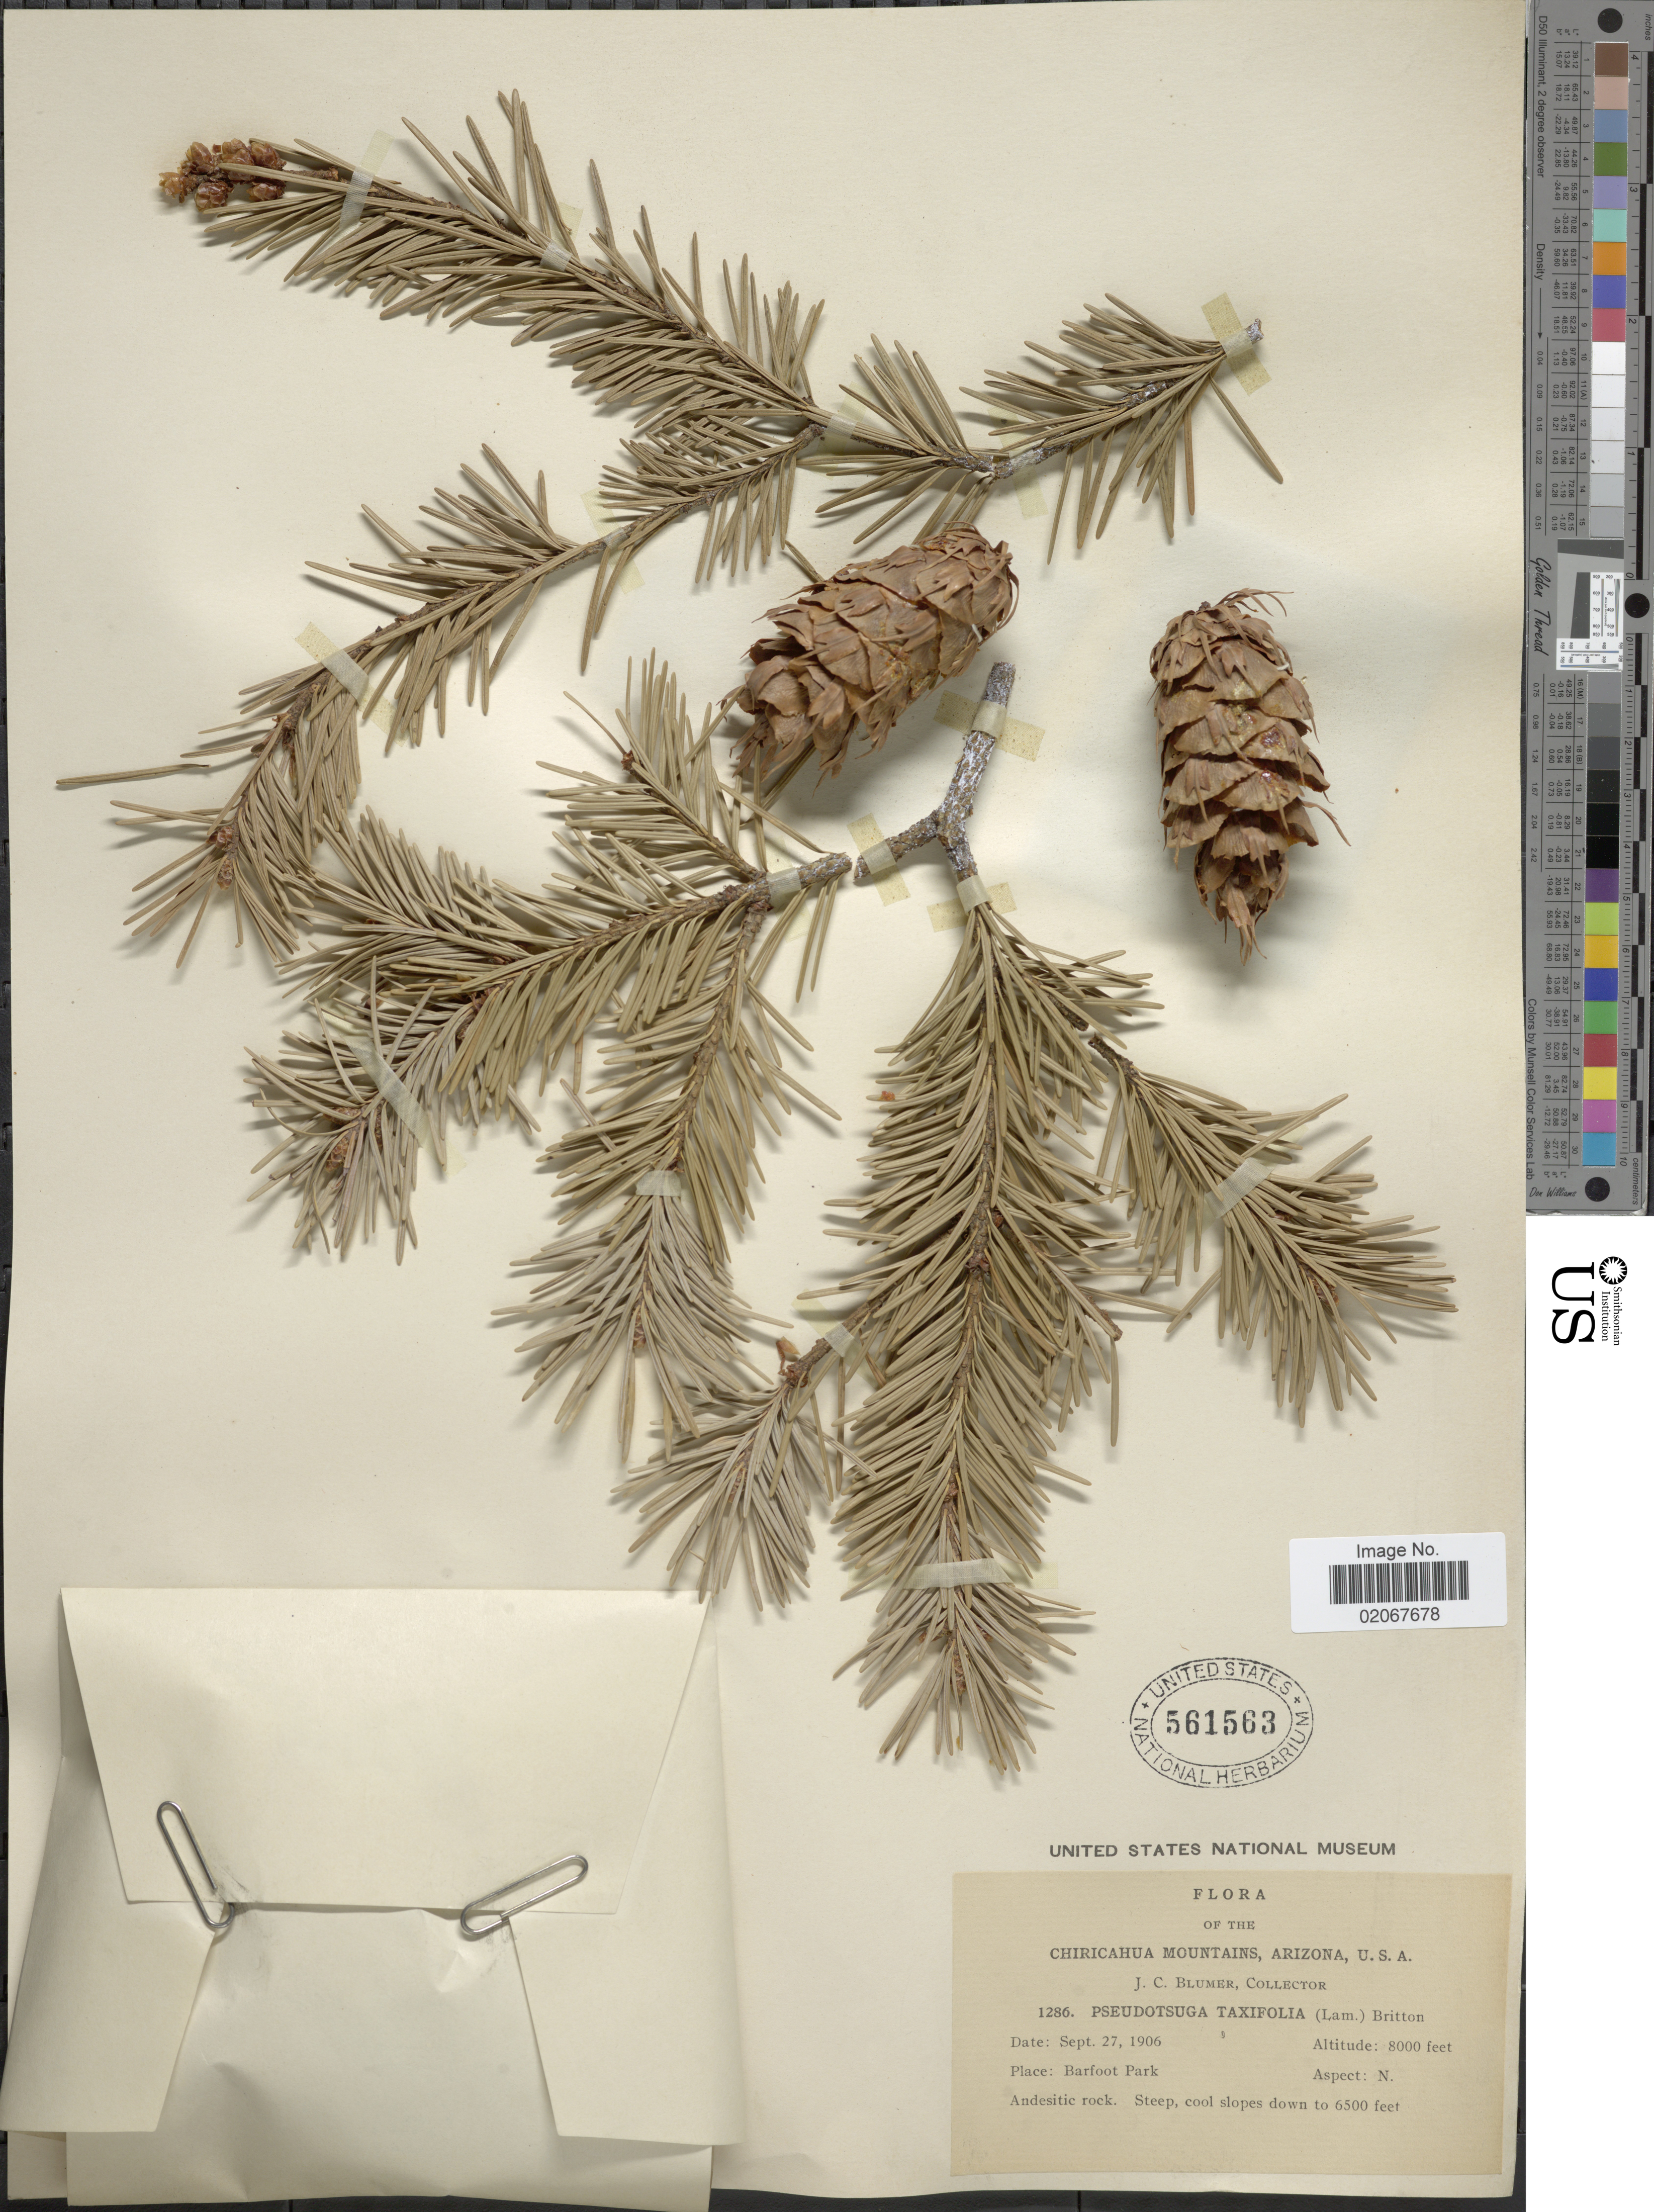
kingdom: Plantae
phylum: Tracheophyta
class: Pinopsida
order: Pinales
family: Pinaceae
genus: Pseudotsuga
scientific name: Pseudotsuga menziesii var. glauca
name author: (Beissn.) Franco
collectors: J. C. Blumer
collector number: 1286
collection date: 1906-09-27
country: United States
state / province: Arizona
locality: Chiricahua Mountains. Barfoor Park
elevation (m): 2438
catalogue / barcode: US 561563